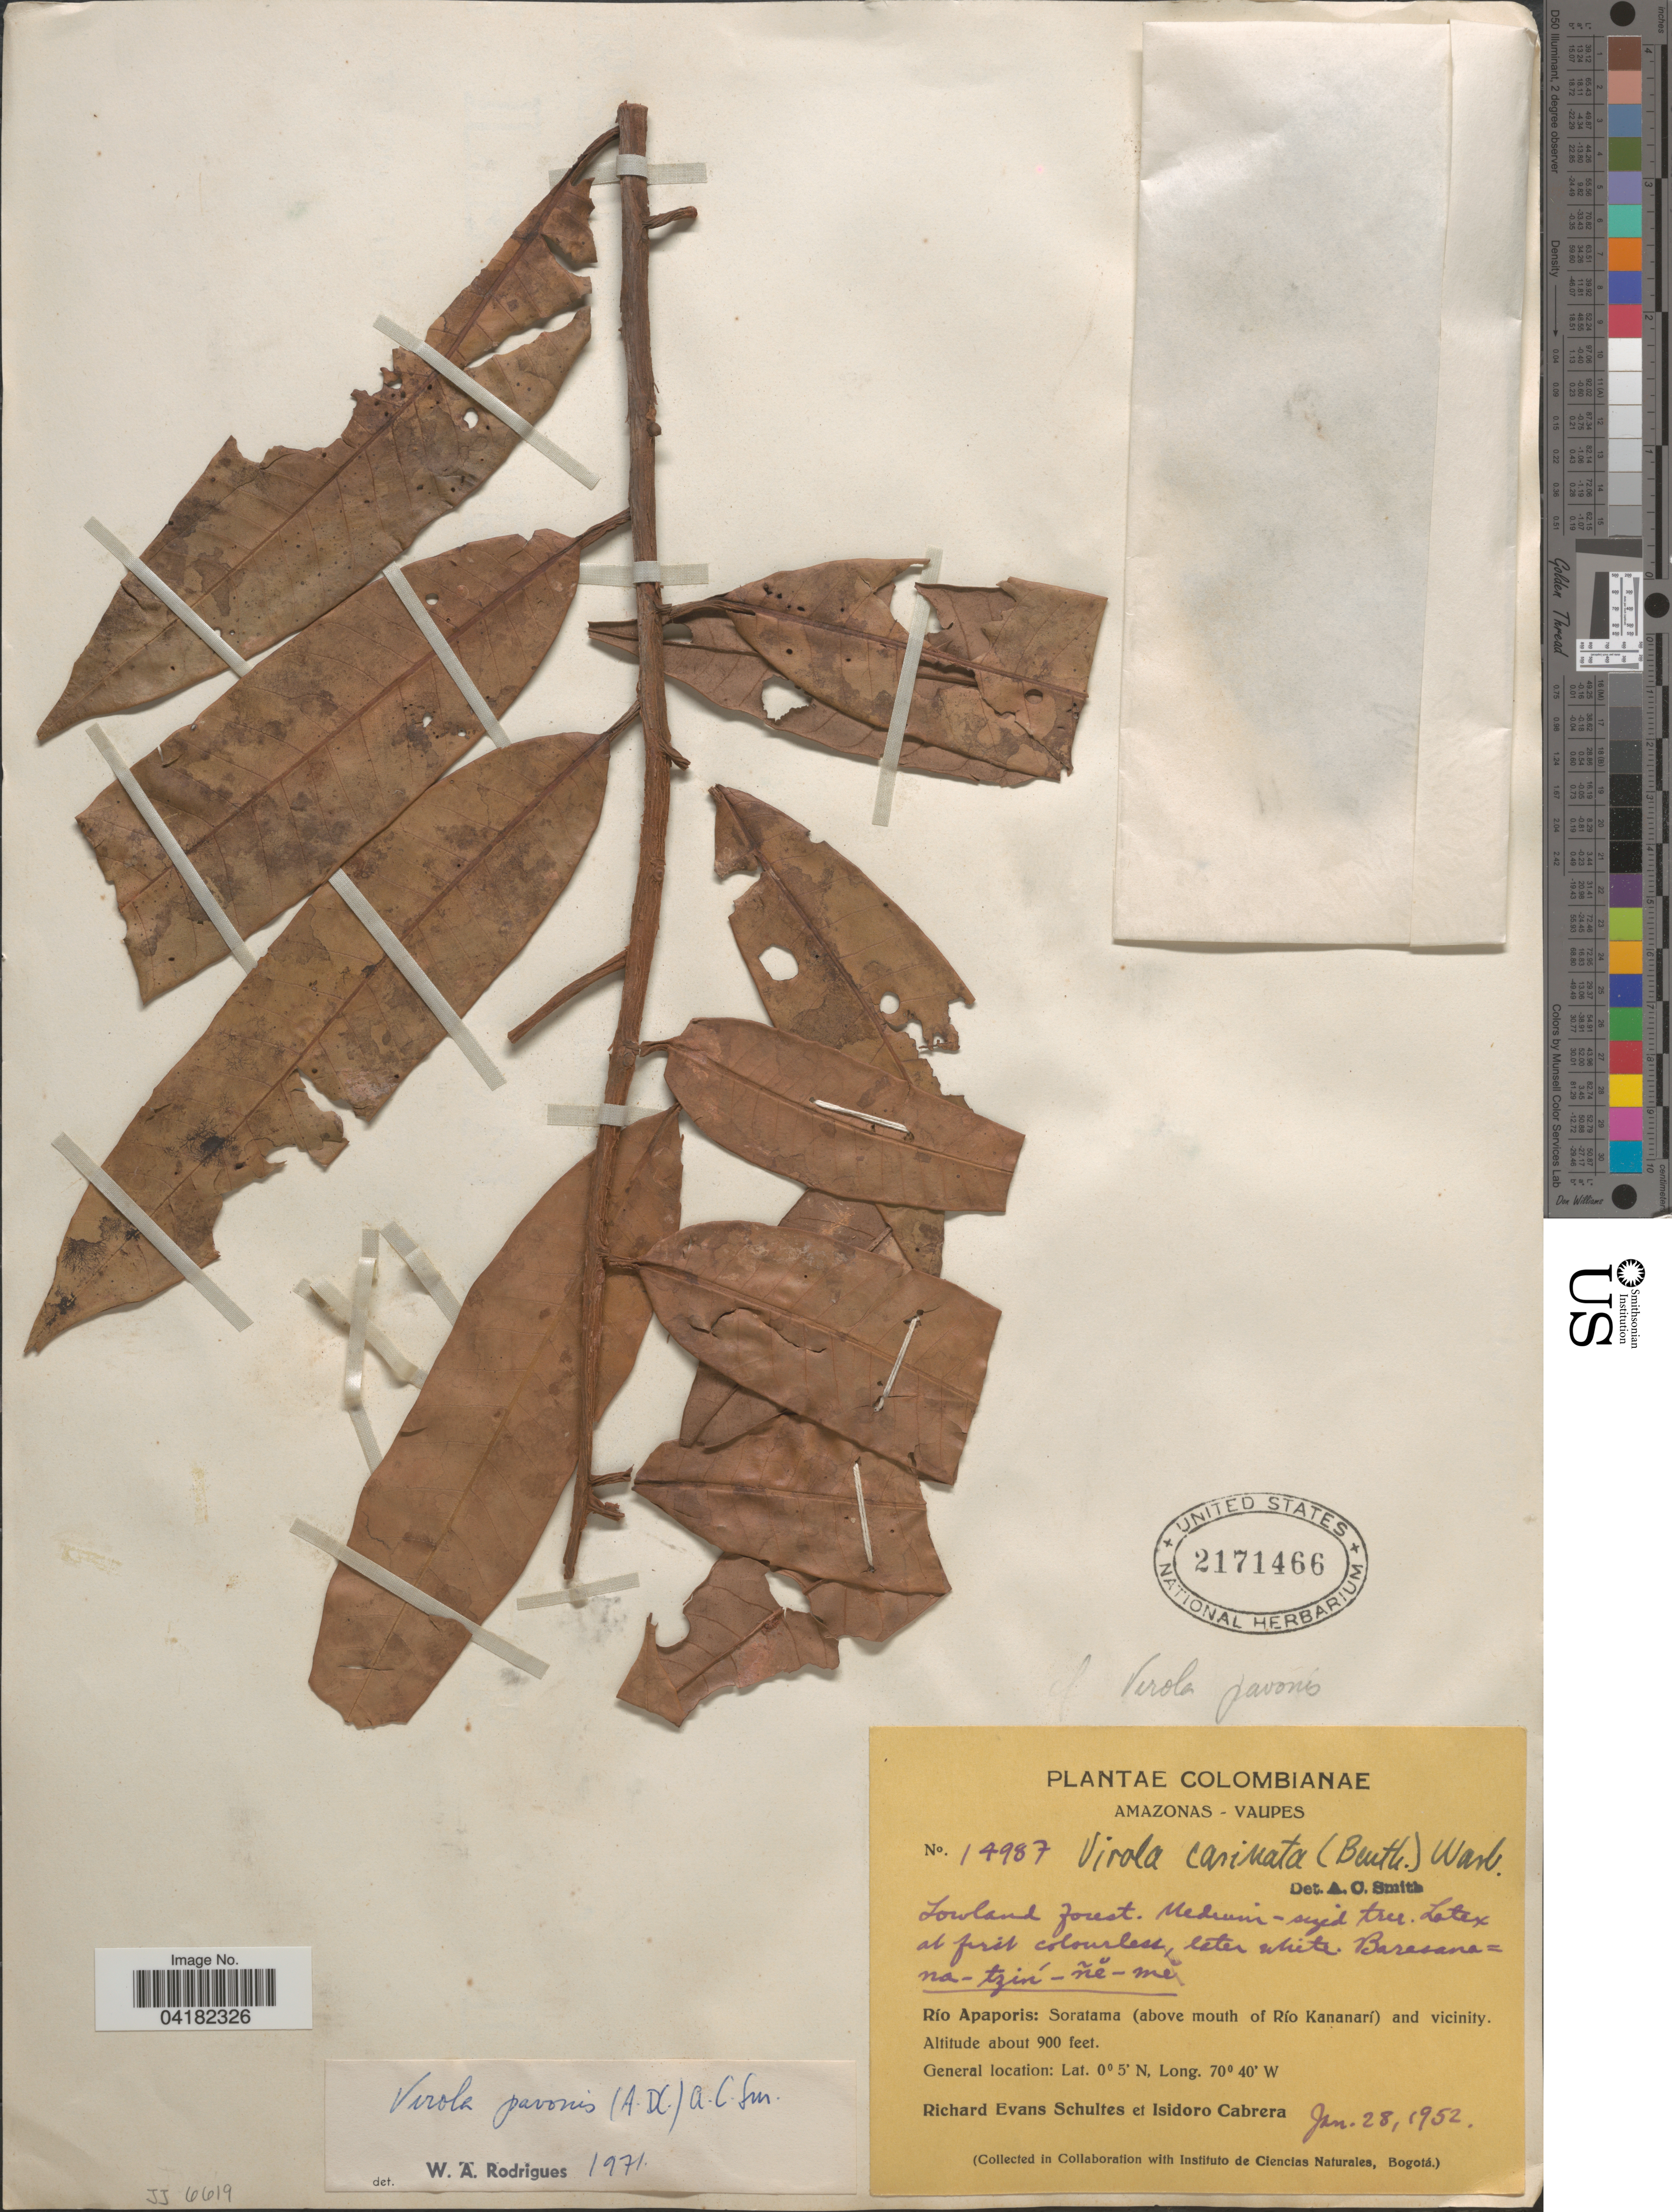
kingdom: Plantae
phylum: Tracheophyta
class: Magnoliopsida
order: Magnoliales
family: Myristicaceae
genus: Virola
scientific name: Virola pavonis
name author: (A. DC.) A.C. Sm.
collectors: R. E. Schultes & I. Cabrera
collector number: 14987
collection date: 1952-01-28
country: Colombia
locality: Amazonas - Vaupes. Río Apaporis: Soratama (above mouth of Río Kananarí) and vicinity.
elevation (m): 274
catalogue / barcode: US 2171466